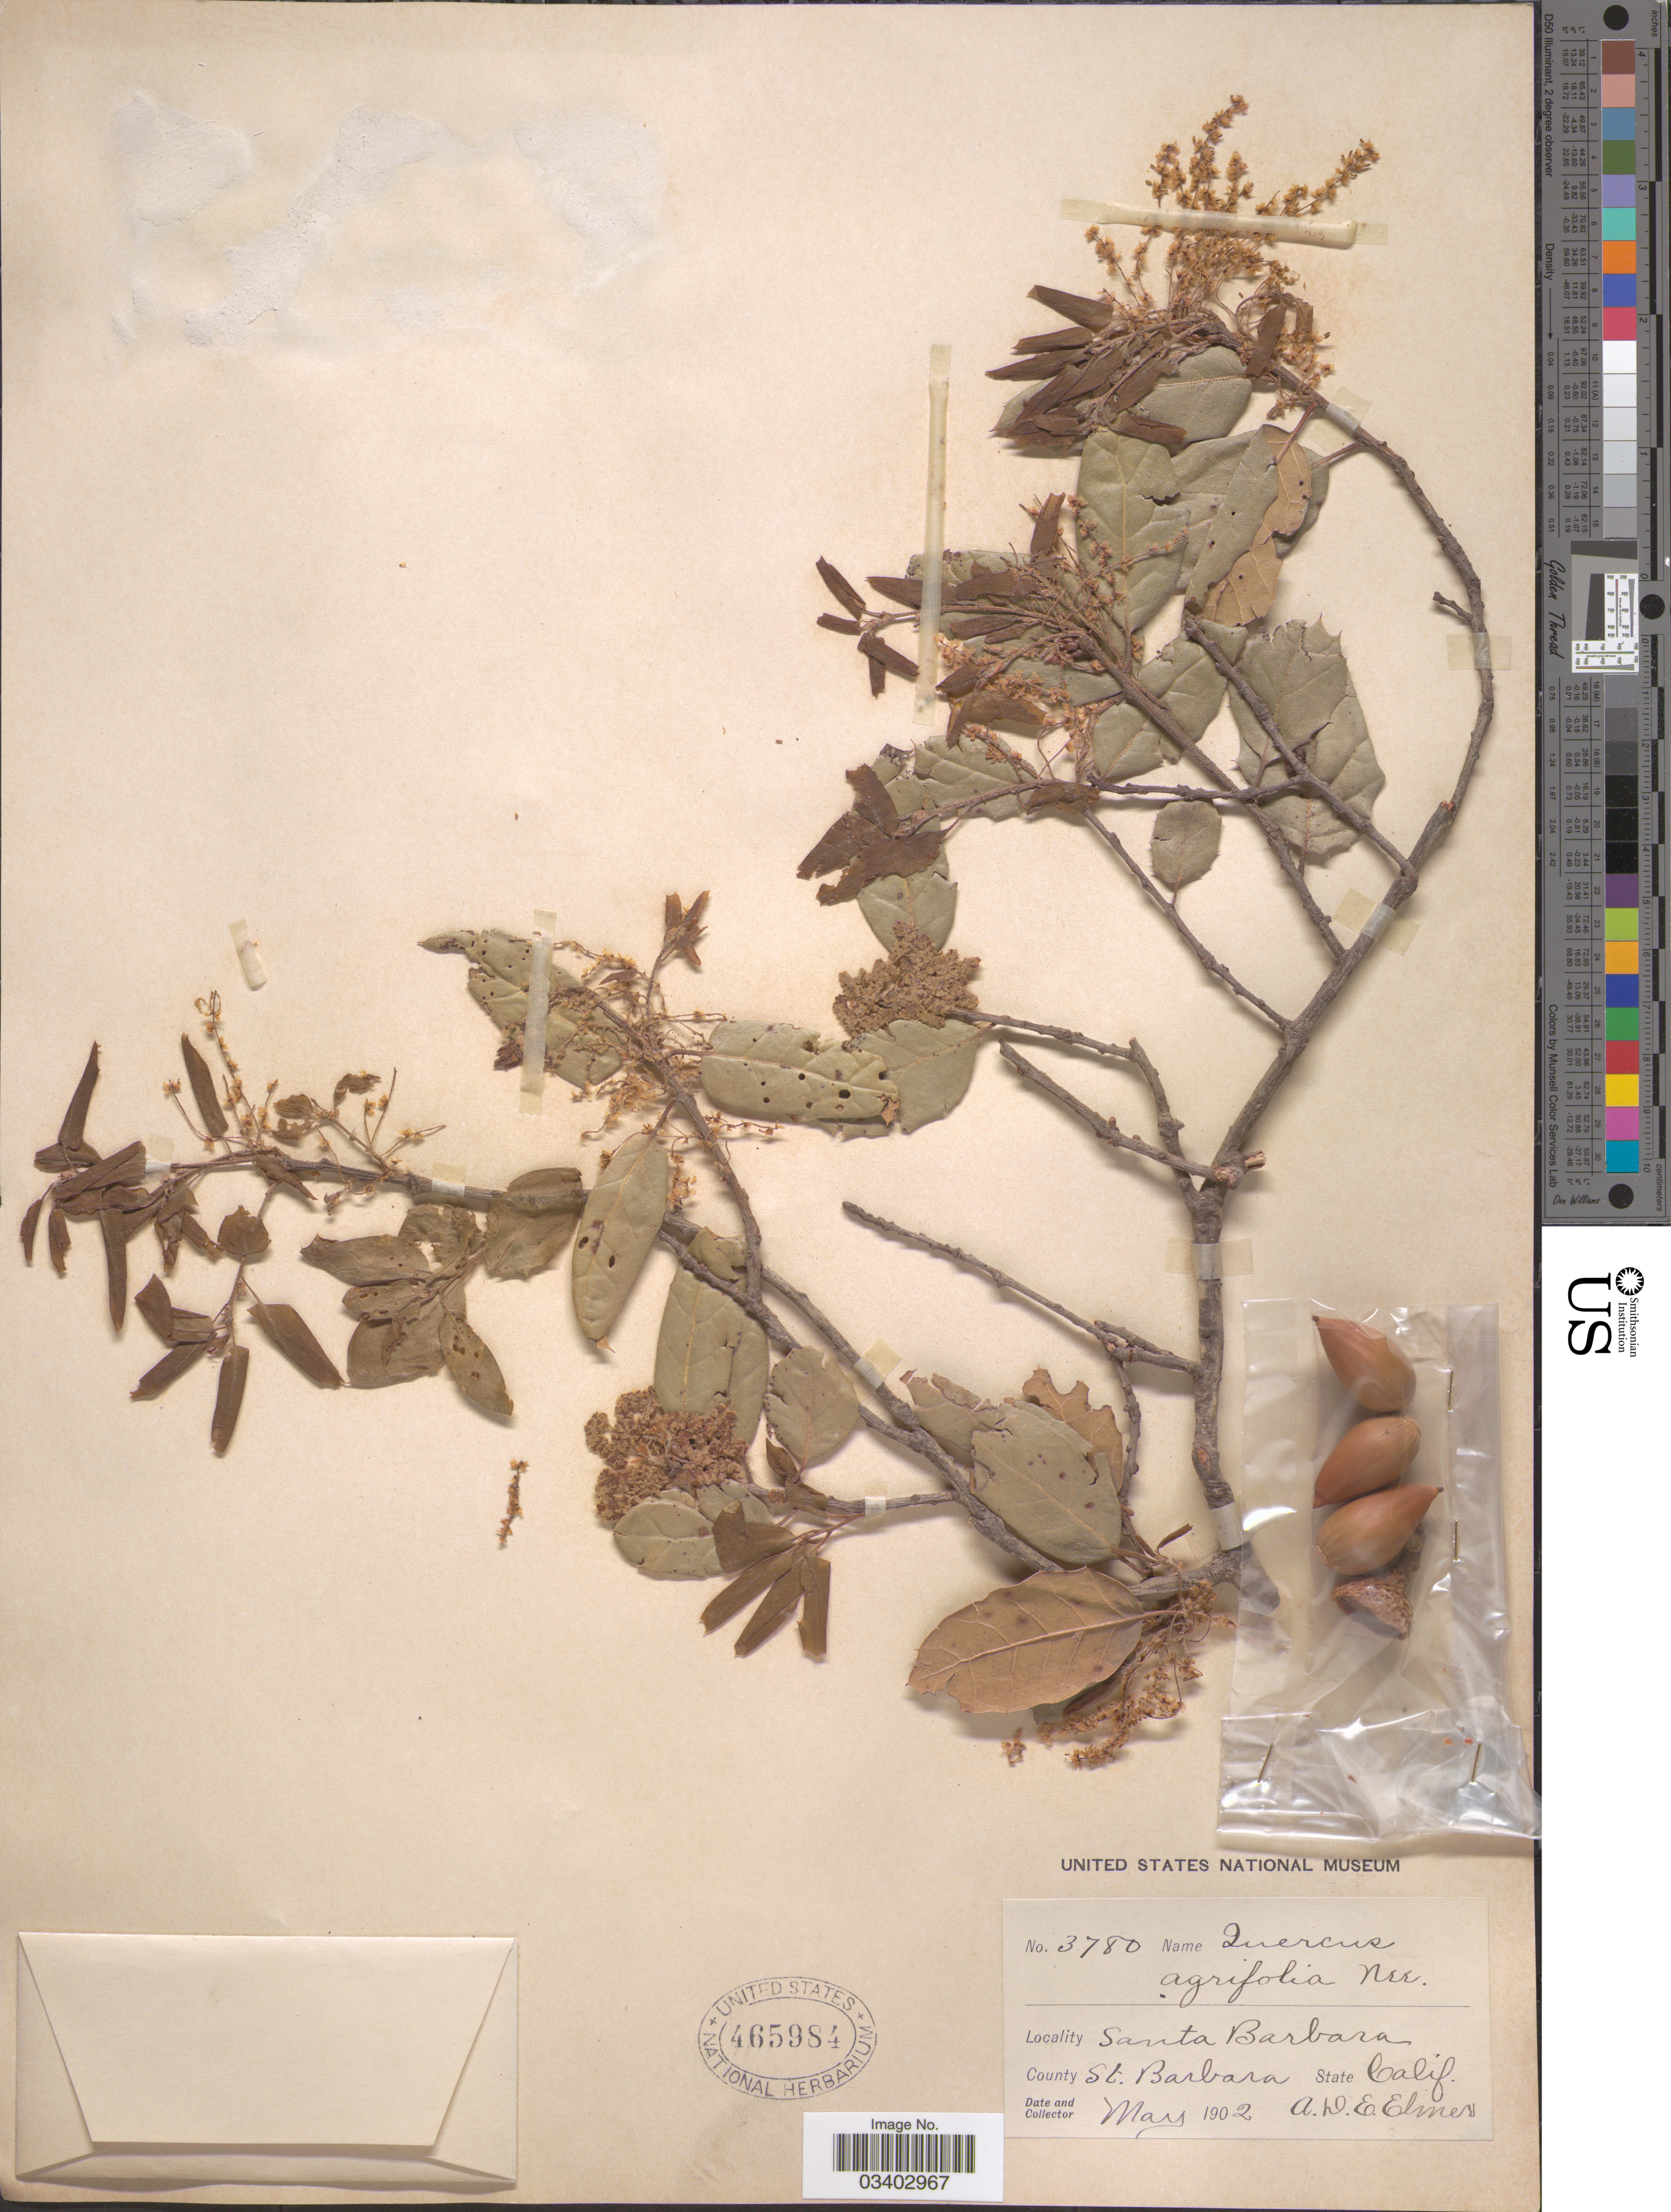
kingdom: Plantae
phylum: Tracheophyta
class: Magnoliopsida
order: Fagales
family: Fagaceae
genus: Quercus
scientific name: Quercus agrifolia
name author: Née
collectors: A. D. E. Elmer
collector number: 3780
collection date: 1902-05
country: United States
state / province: California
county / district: Santa Barbara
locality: Santa Barbara. County St. Barbara.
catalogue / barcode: US 465984